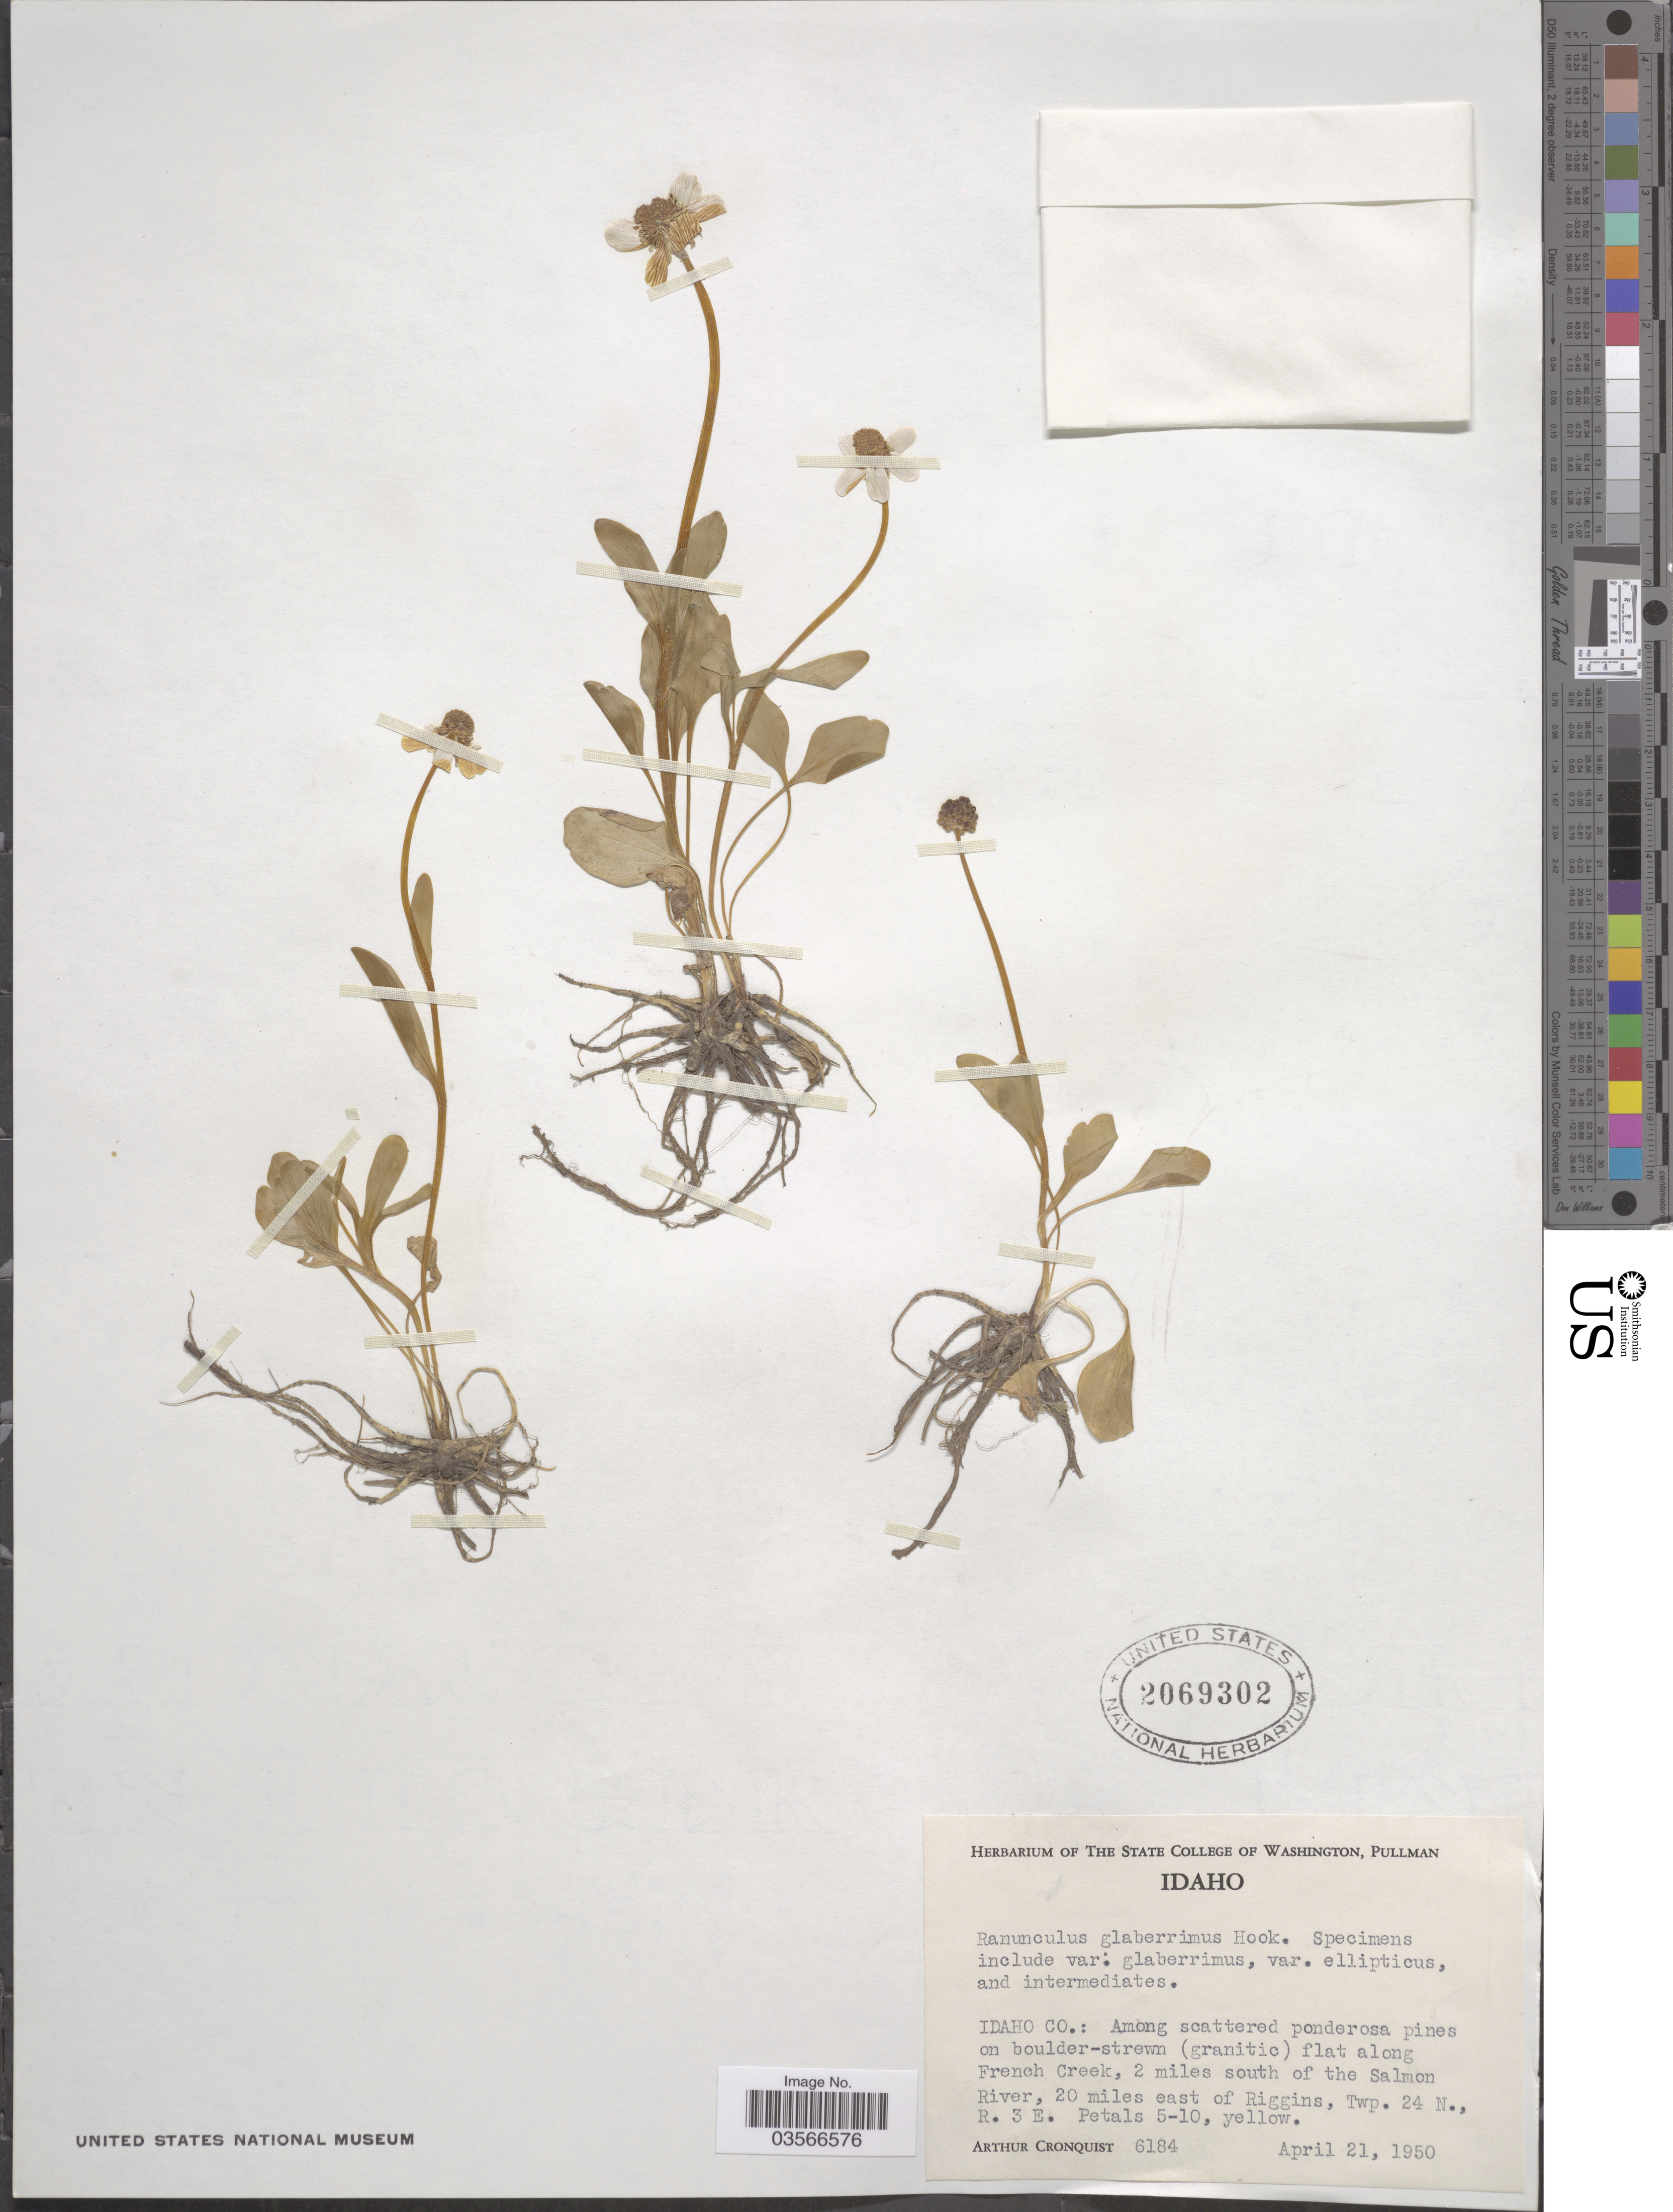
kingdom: Plantae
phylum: Tracheophyta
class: Magnoliopsida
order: Ranunculales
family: Ranunculaceae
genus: Ranunculus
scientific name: Ranunculus glaberrimus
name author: Hook.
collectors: A. J. Cronquist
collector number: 6184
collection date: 1950-04-21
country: United States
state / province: Idaho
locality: Idaho Co.: along French Creek, 2 miles south of the Salmon River, 20 miles east of Riggins, Twp. 24 N., R. 3 E.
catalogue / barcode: US 2069302